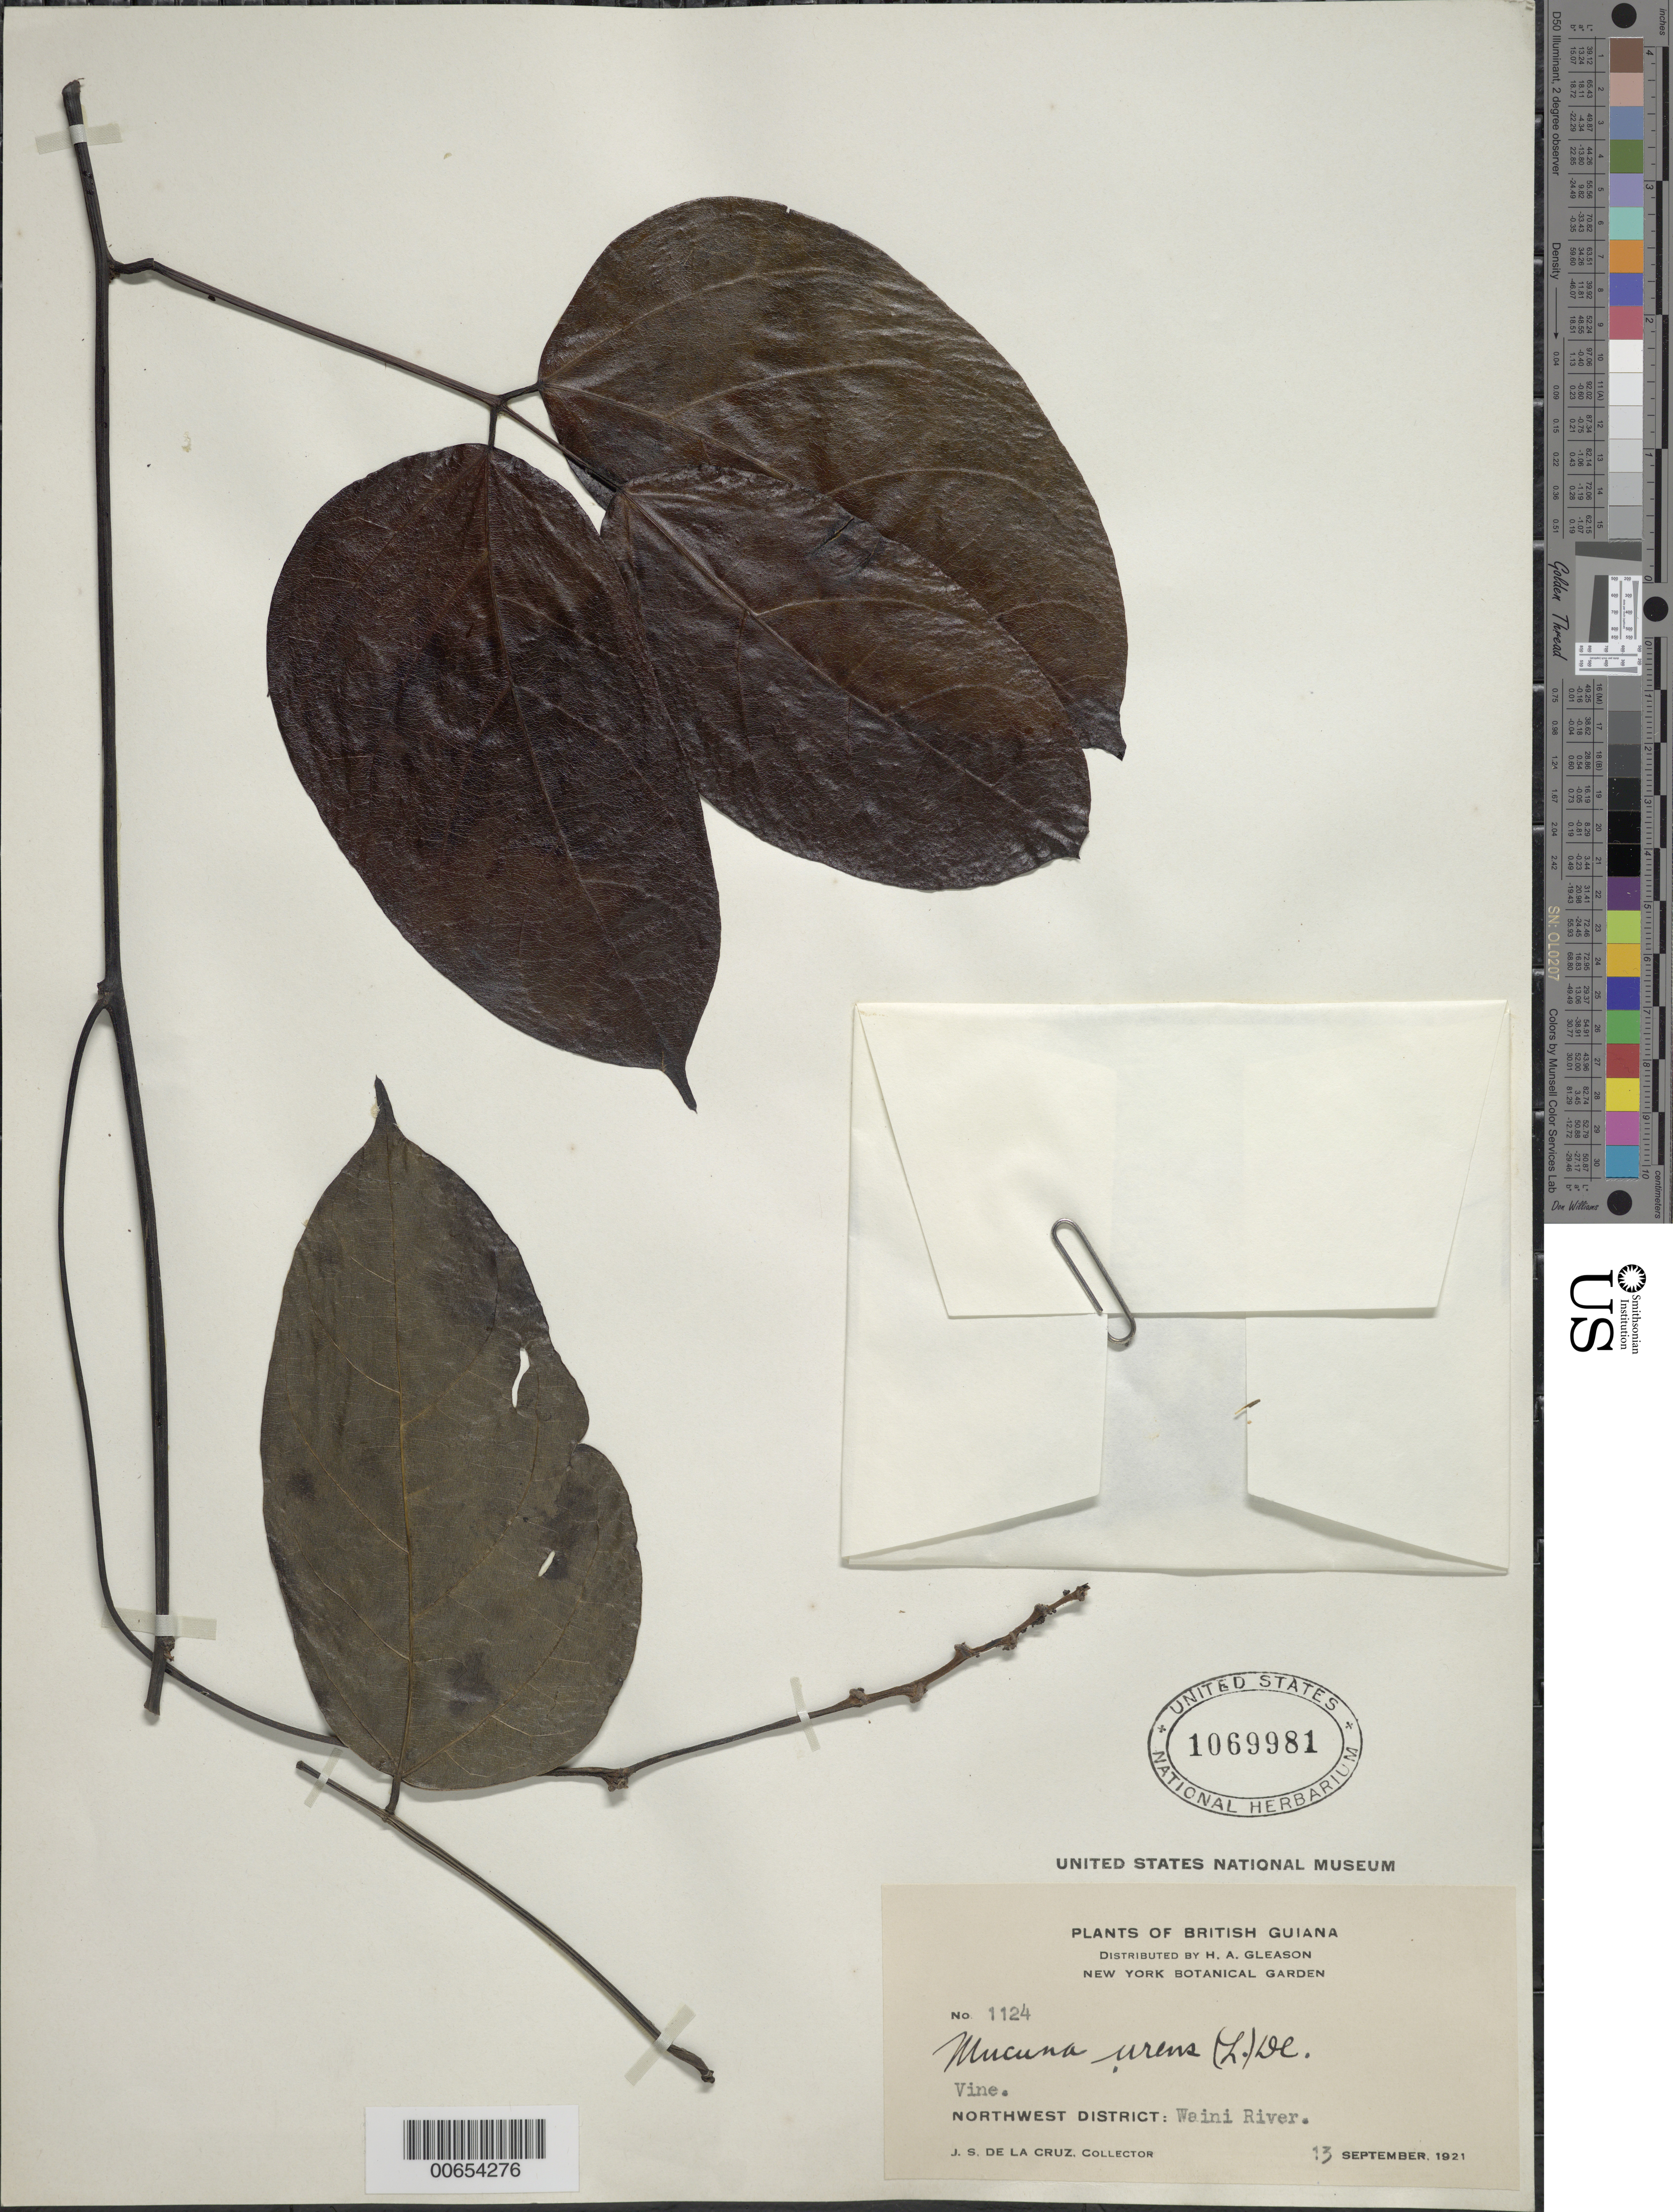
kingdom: Plantae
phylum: Tracheophyta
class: Magnoliopsida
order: Fabales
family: Fabaceae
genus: Mucuna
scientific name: Mucuna urens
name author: (L.) Medik.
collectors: J. S. de la Cruz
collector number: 1124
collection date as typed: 13-Sep-21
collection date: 1921-09-13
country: Guyana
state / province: Barima-Waini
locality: Waini R., NW District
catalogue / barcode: US 1069981